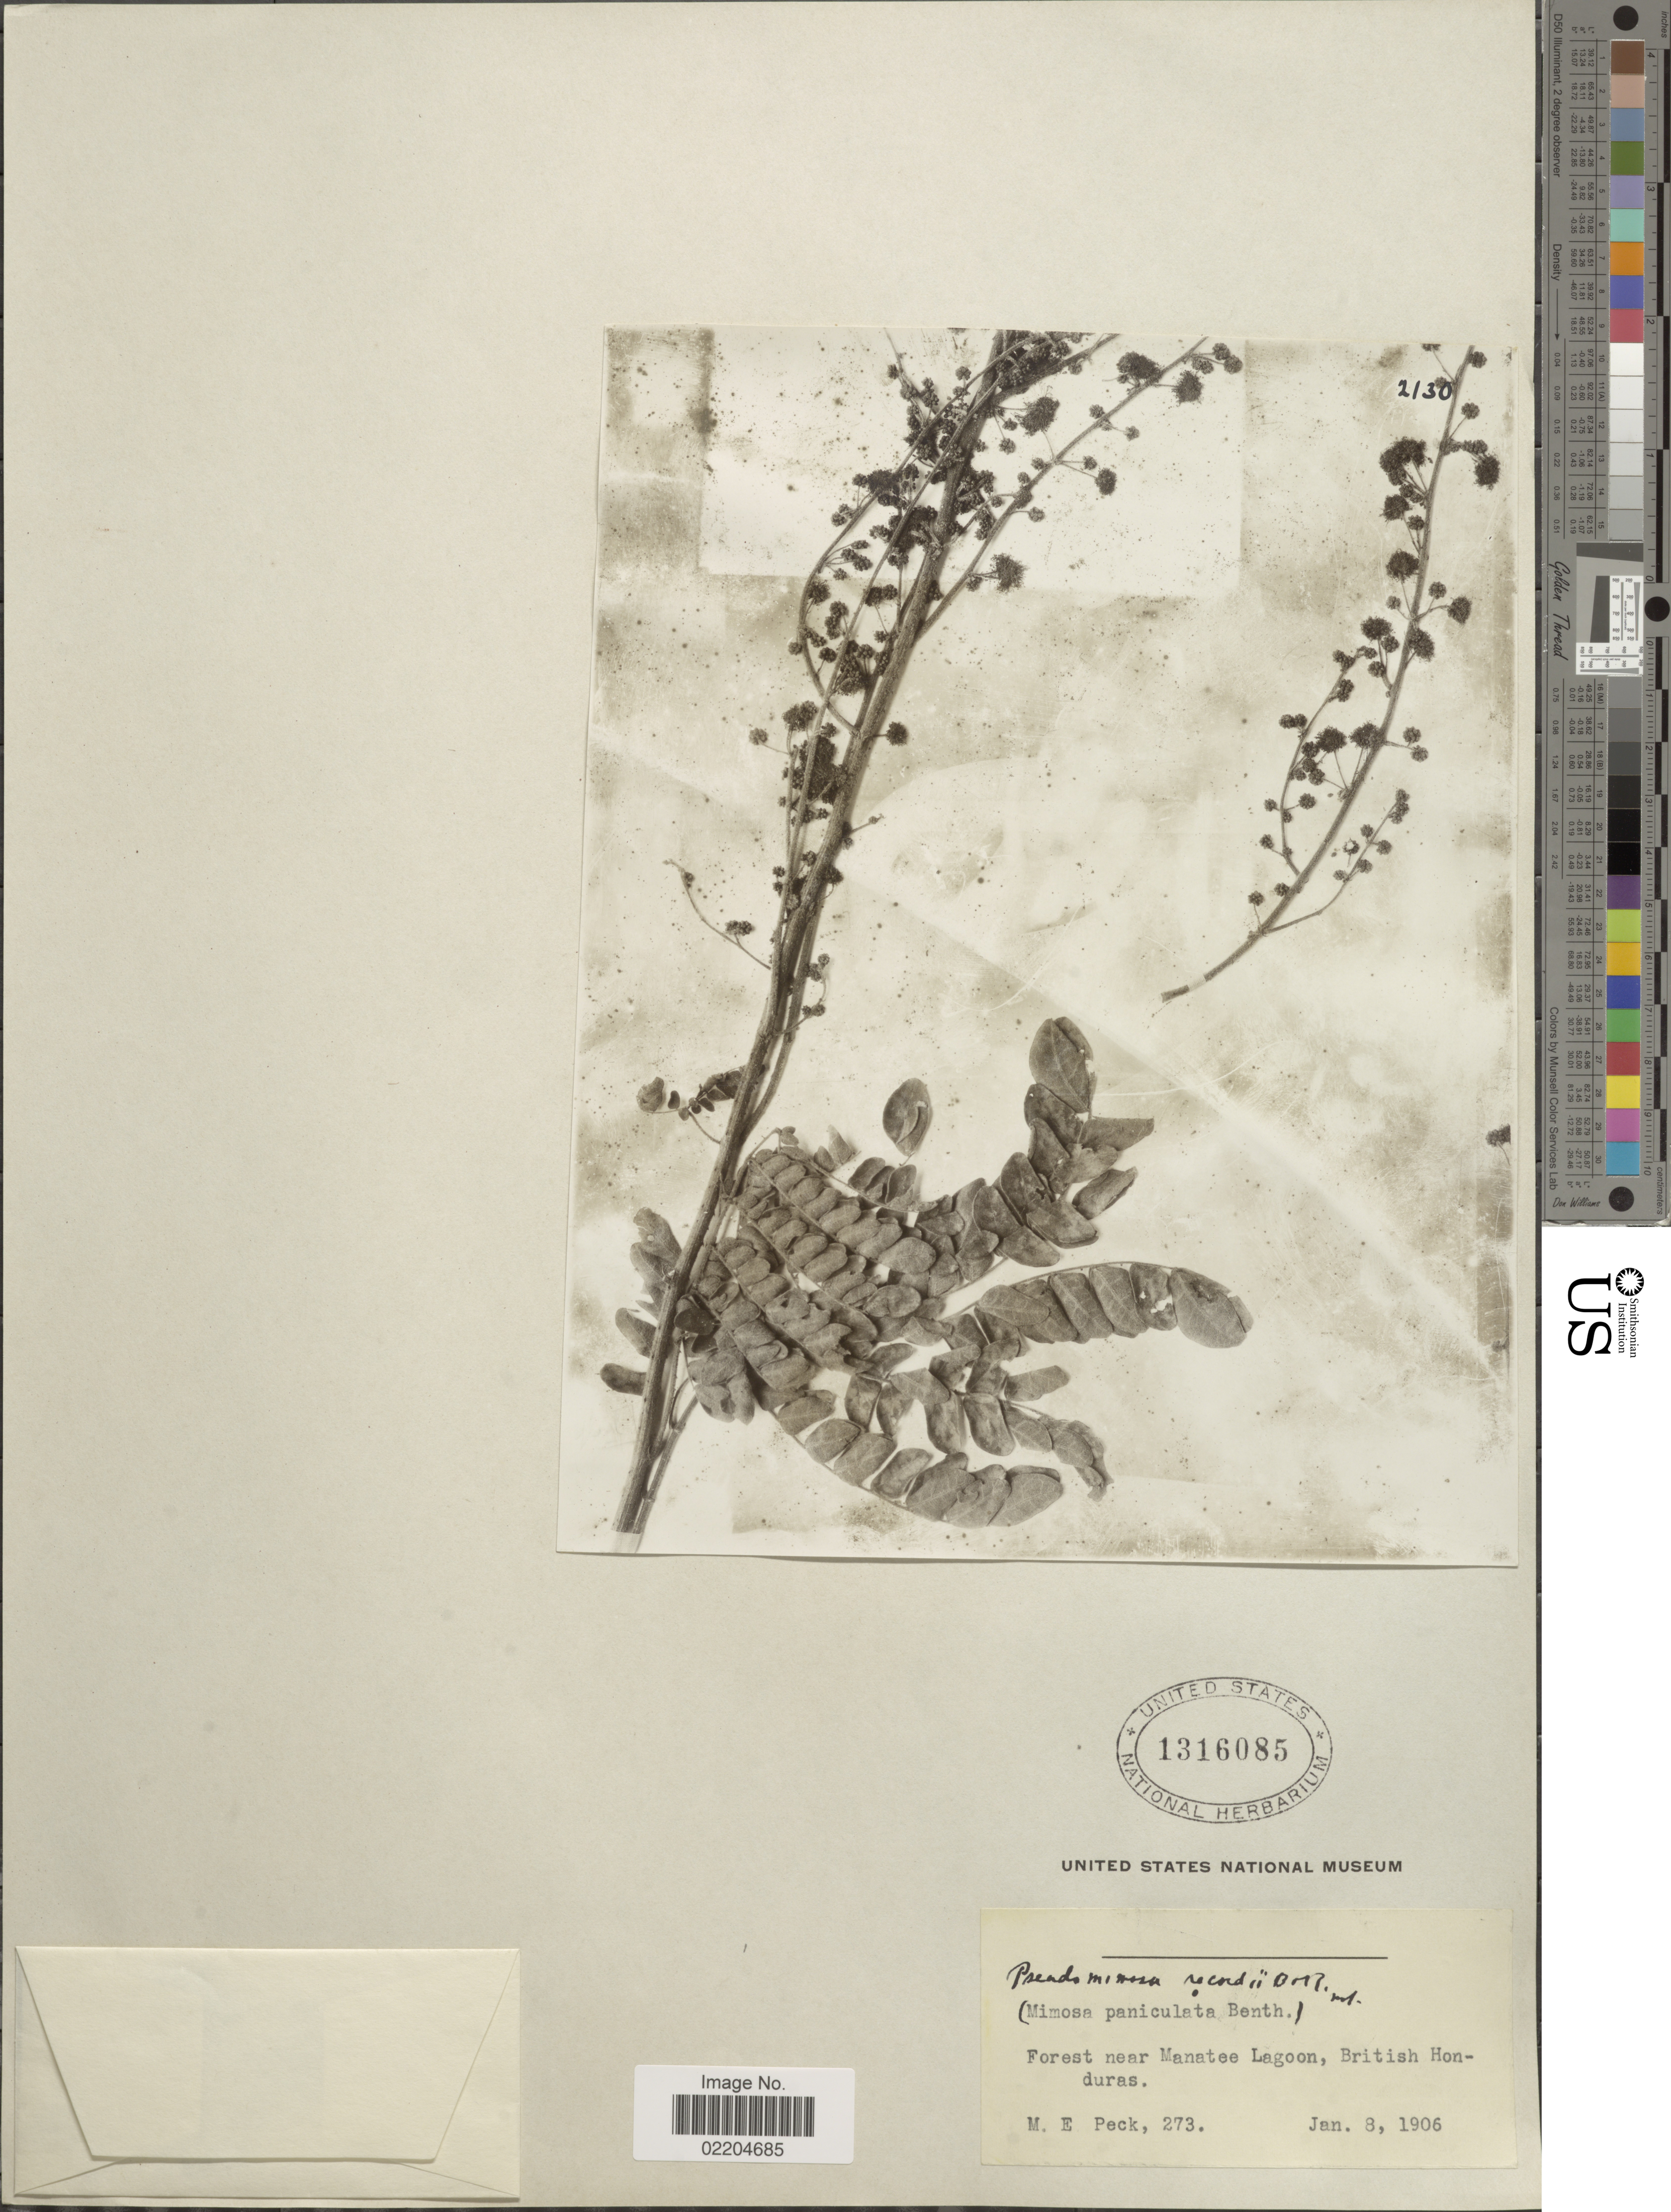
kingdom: Plantae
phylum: Tracheophyta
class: Magnoliopsida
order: Fabales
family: Fabaceae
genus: Mimosa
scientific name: Mimosa recordii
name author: Britton & Rose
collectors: M. E. Peck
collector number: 273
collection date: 1906-01-08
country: Belize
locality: Forest near Manatee Lagoon, British Honduras.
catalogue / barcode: US 1316085